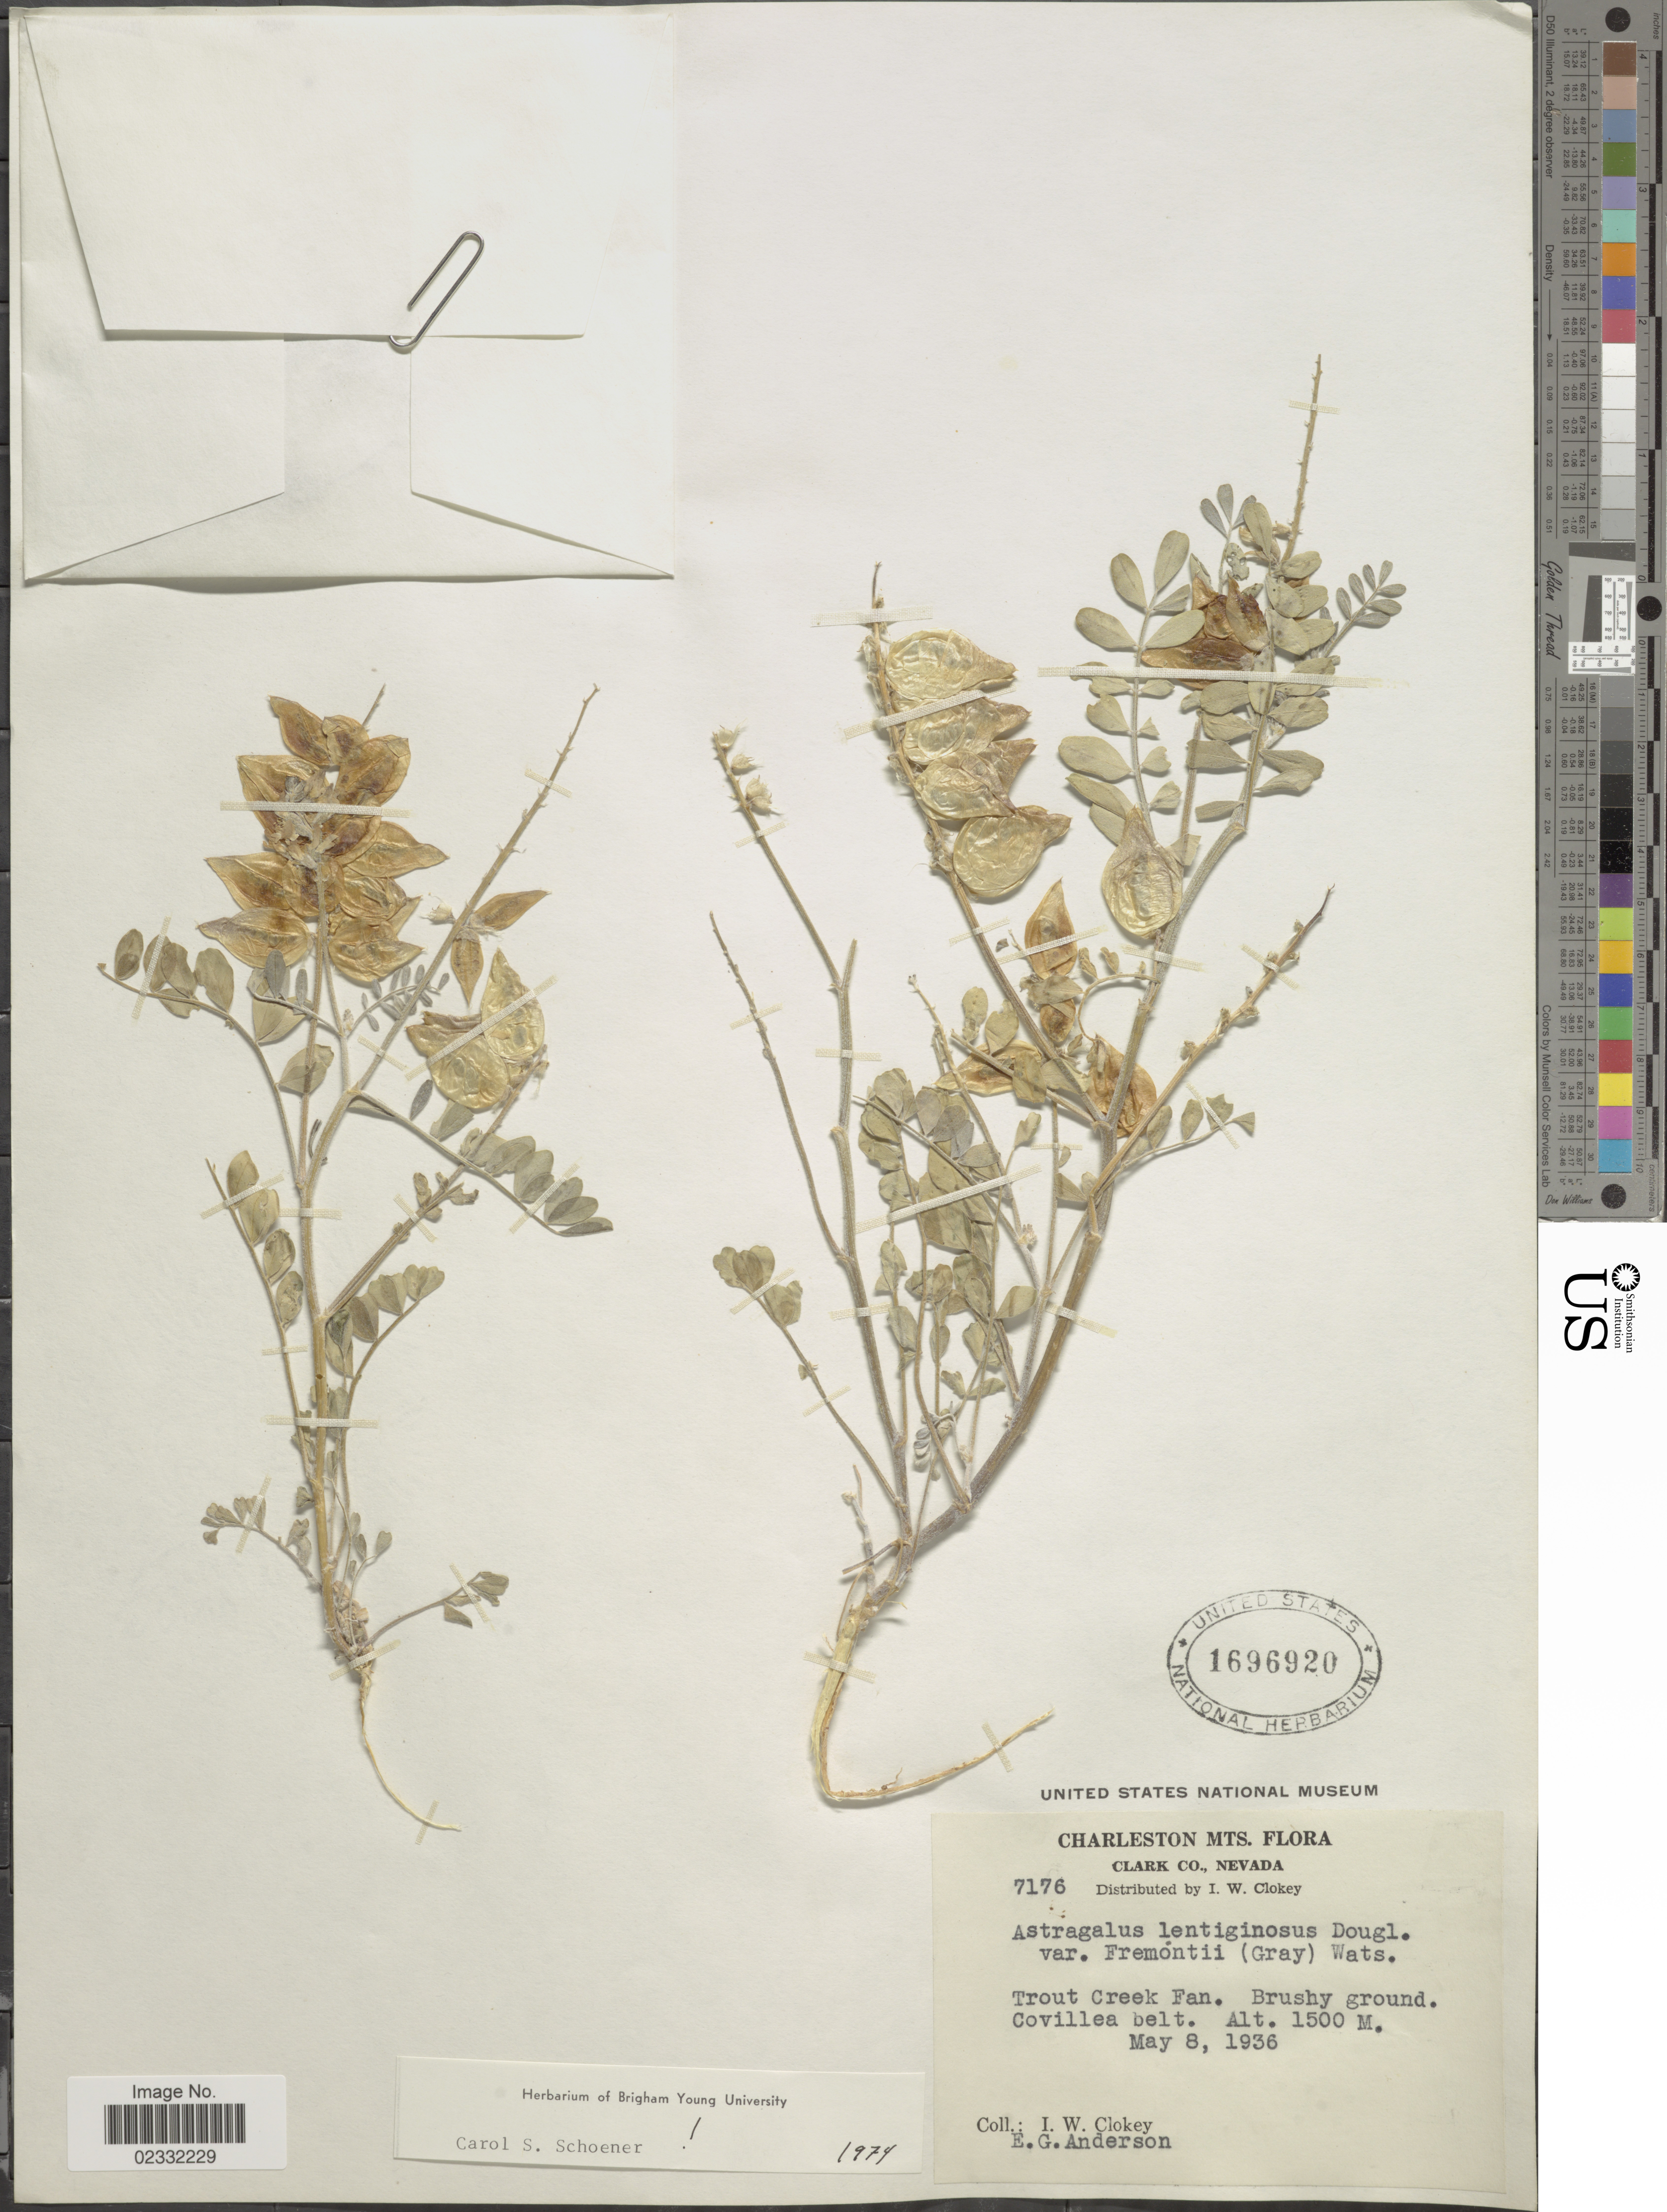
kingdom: Plantae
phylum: Tracheophyta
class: Magnoliopsida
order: Fabales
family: Fabaceae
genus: Astragalus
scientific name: Astragalus lentiginosus var. fremontii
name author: (A. Gray ex Torr.) S. Watson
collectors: I. W. Clokey & E. G. Anderson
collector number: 7176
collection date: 1936-05-08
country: United States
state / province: Nevada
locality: Charleston Mts. Clark Co, Trout Creek Fan. Brushy ground. Covillea belt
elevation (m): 1500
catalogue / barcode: US 1696920